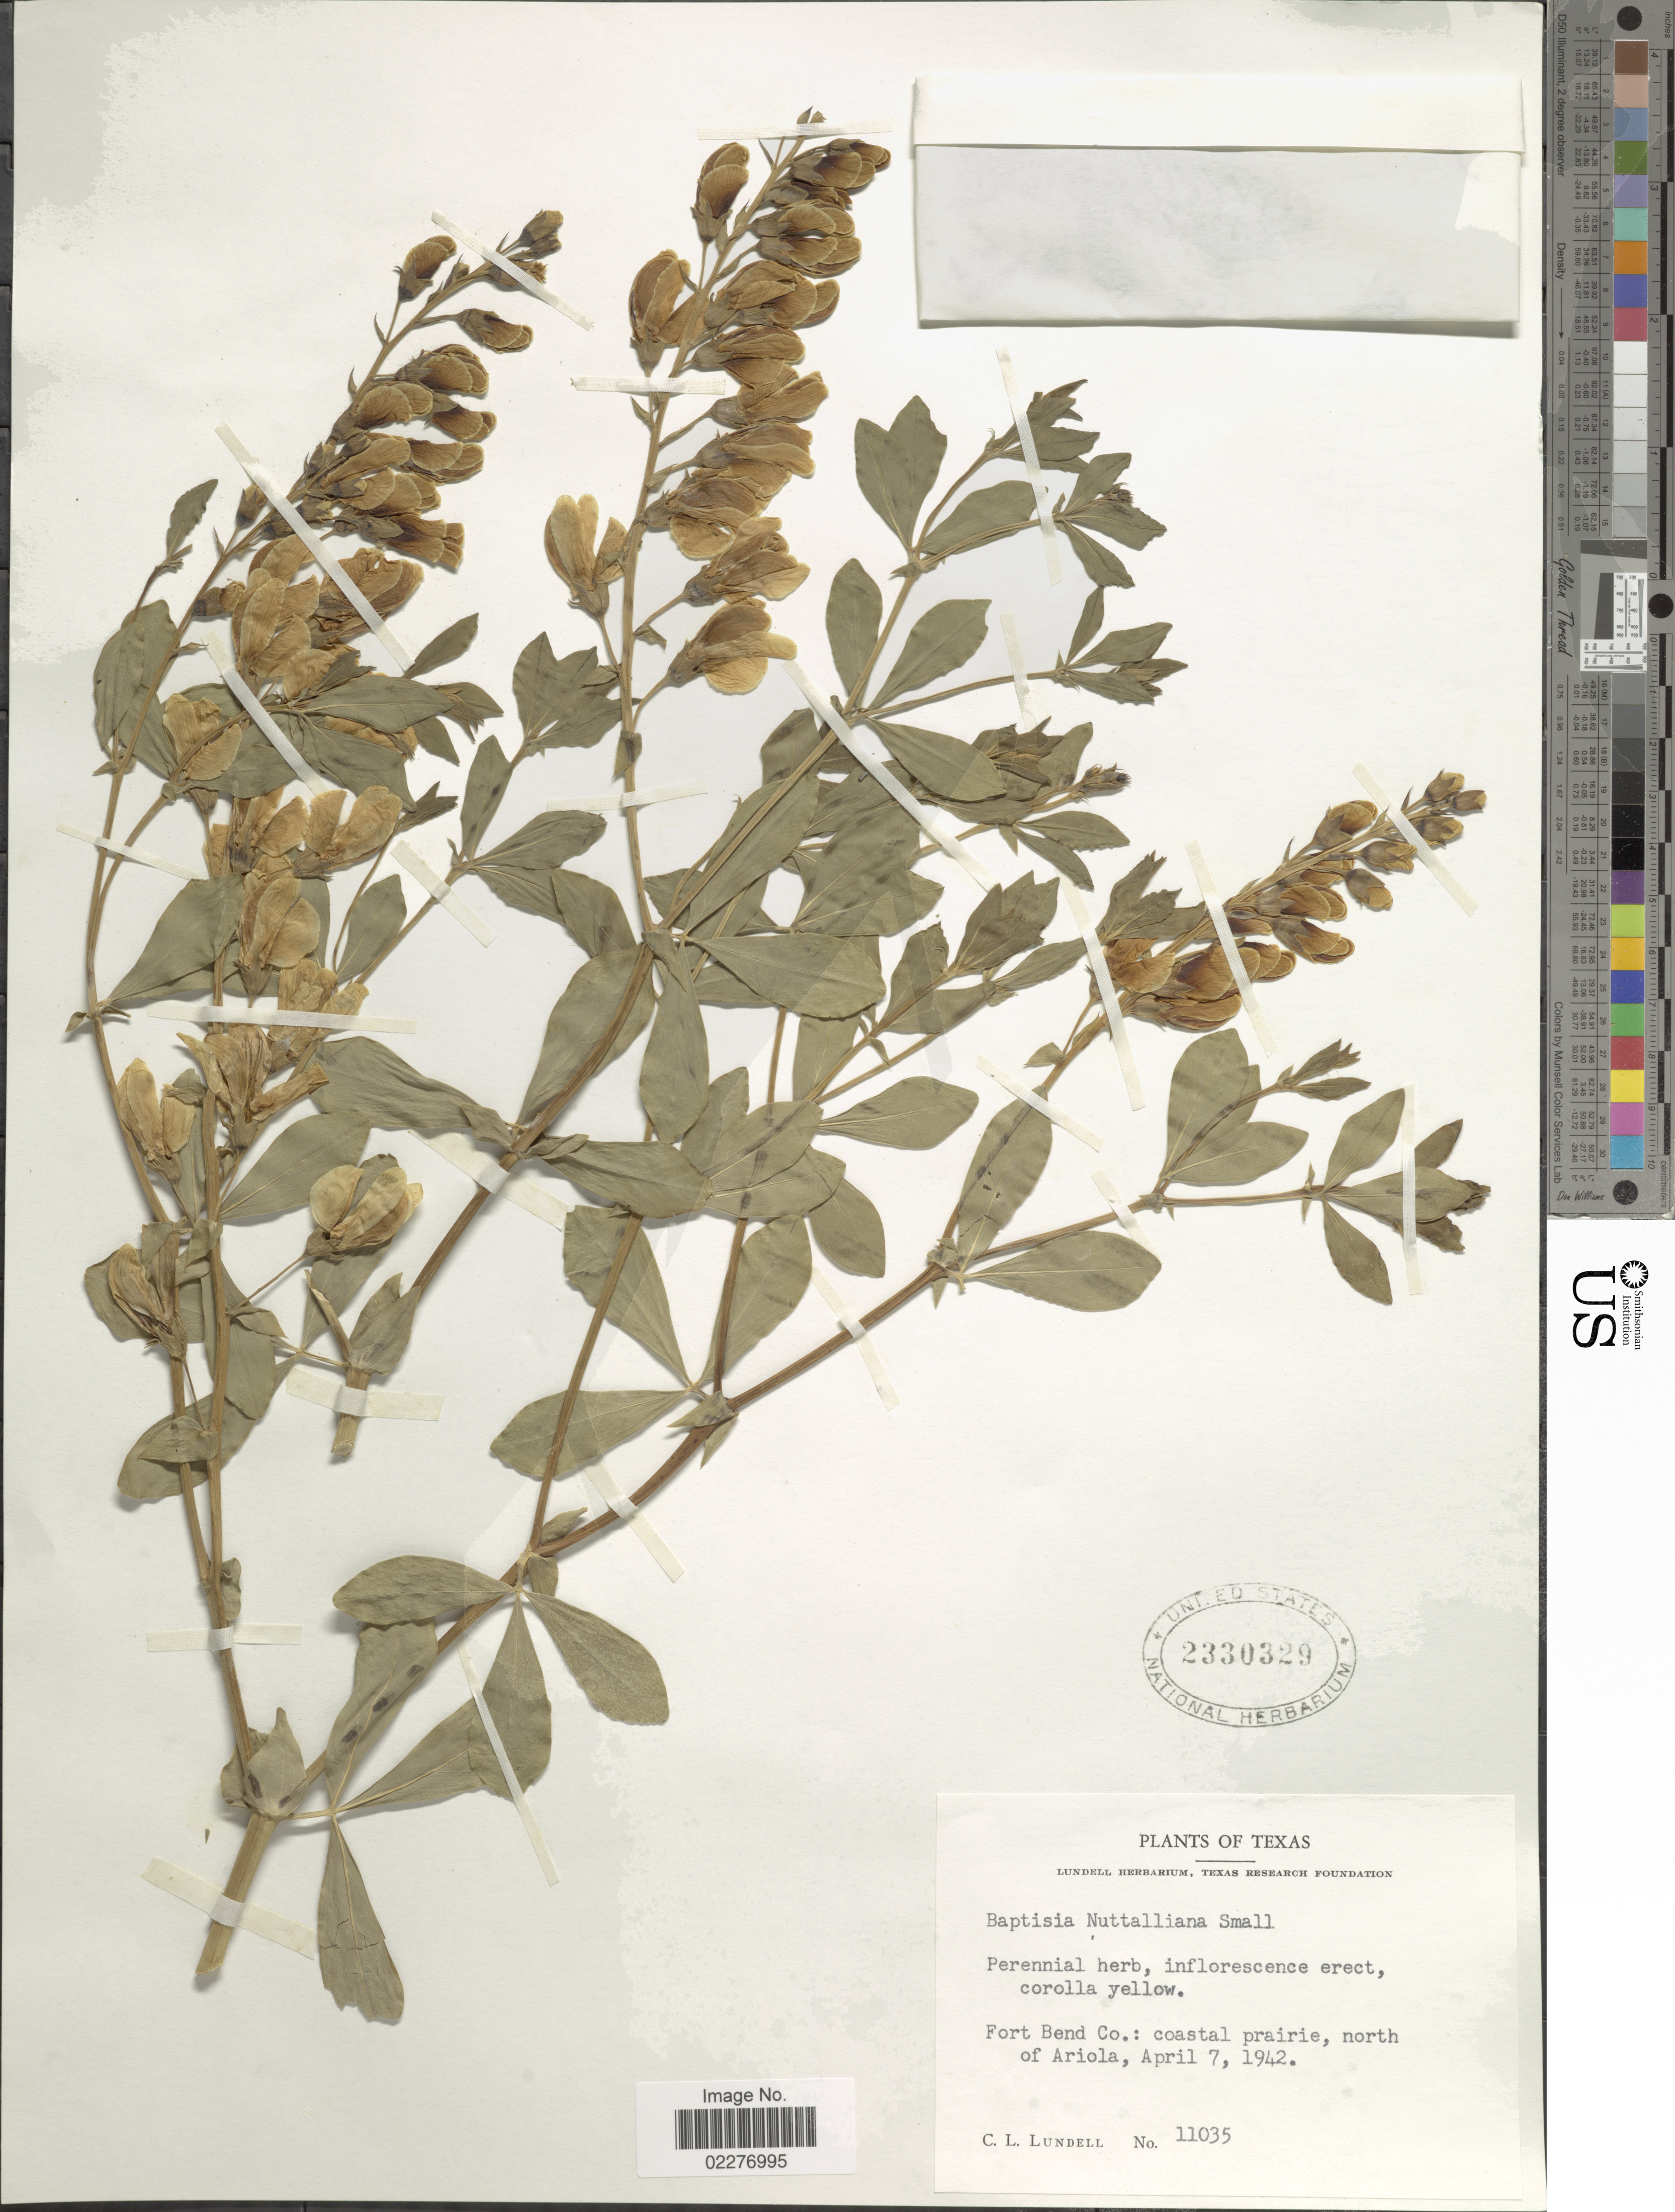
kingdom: Plantae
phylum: Tracheophyta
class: Magnoliopsida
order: Fabales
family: Fabaceae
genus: Baptisia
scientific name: Baptisia nuttalliana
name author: Small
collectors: C. L. Lundell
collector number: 11035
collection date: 1942-04-07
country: United States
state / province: Texas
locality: Fort Bend Co: coastal prairie, north of Ariola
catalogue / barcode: US 2330329